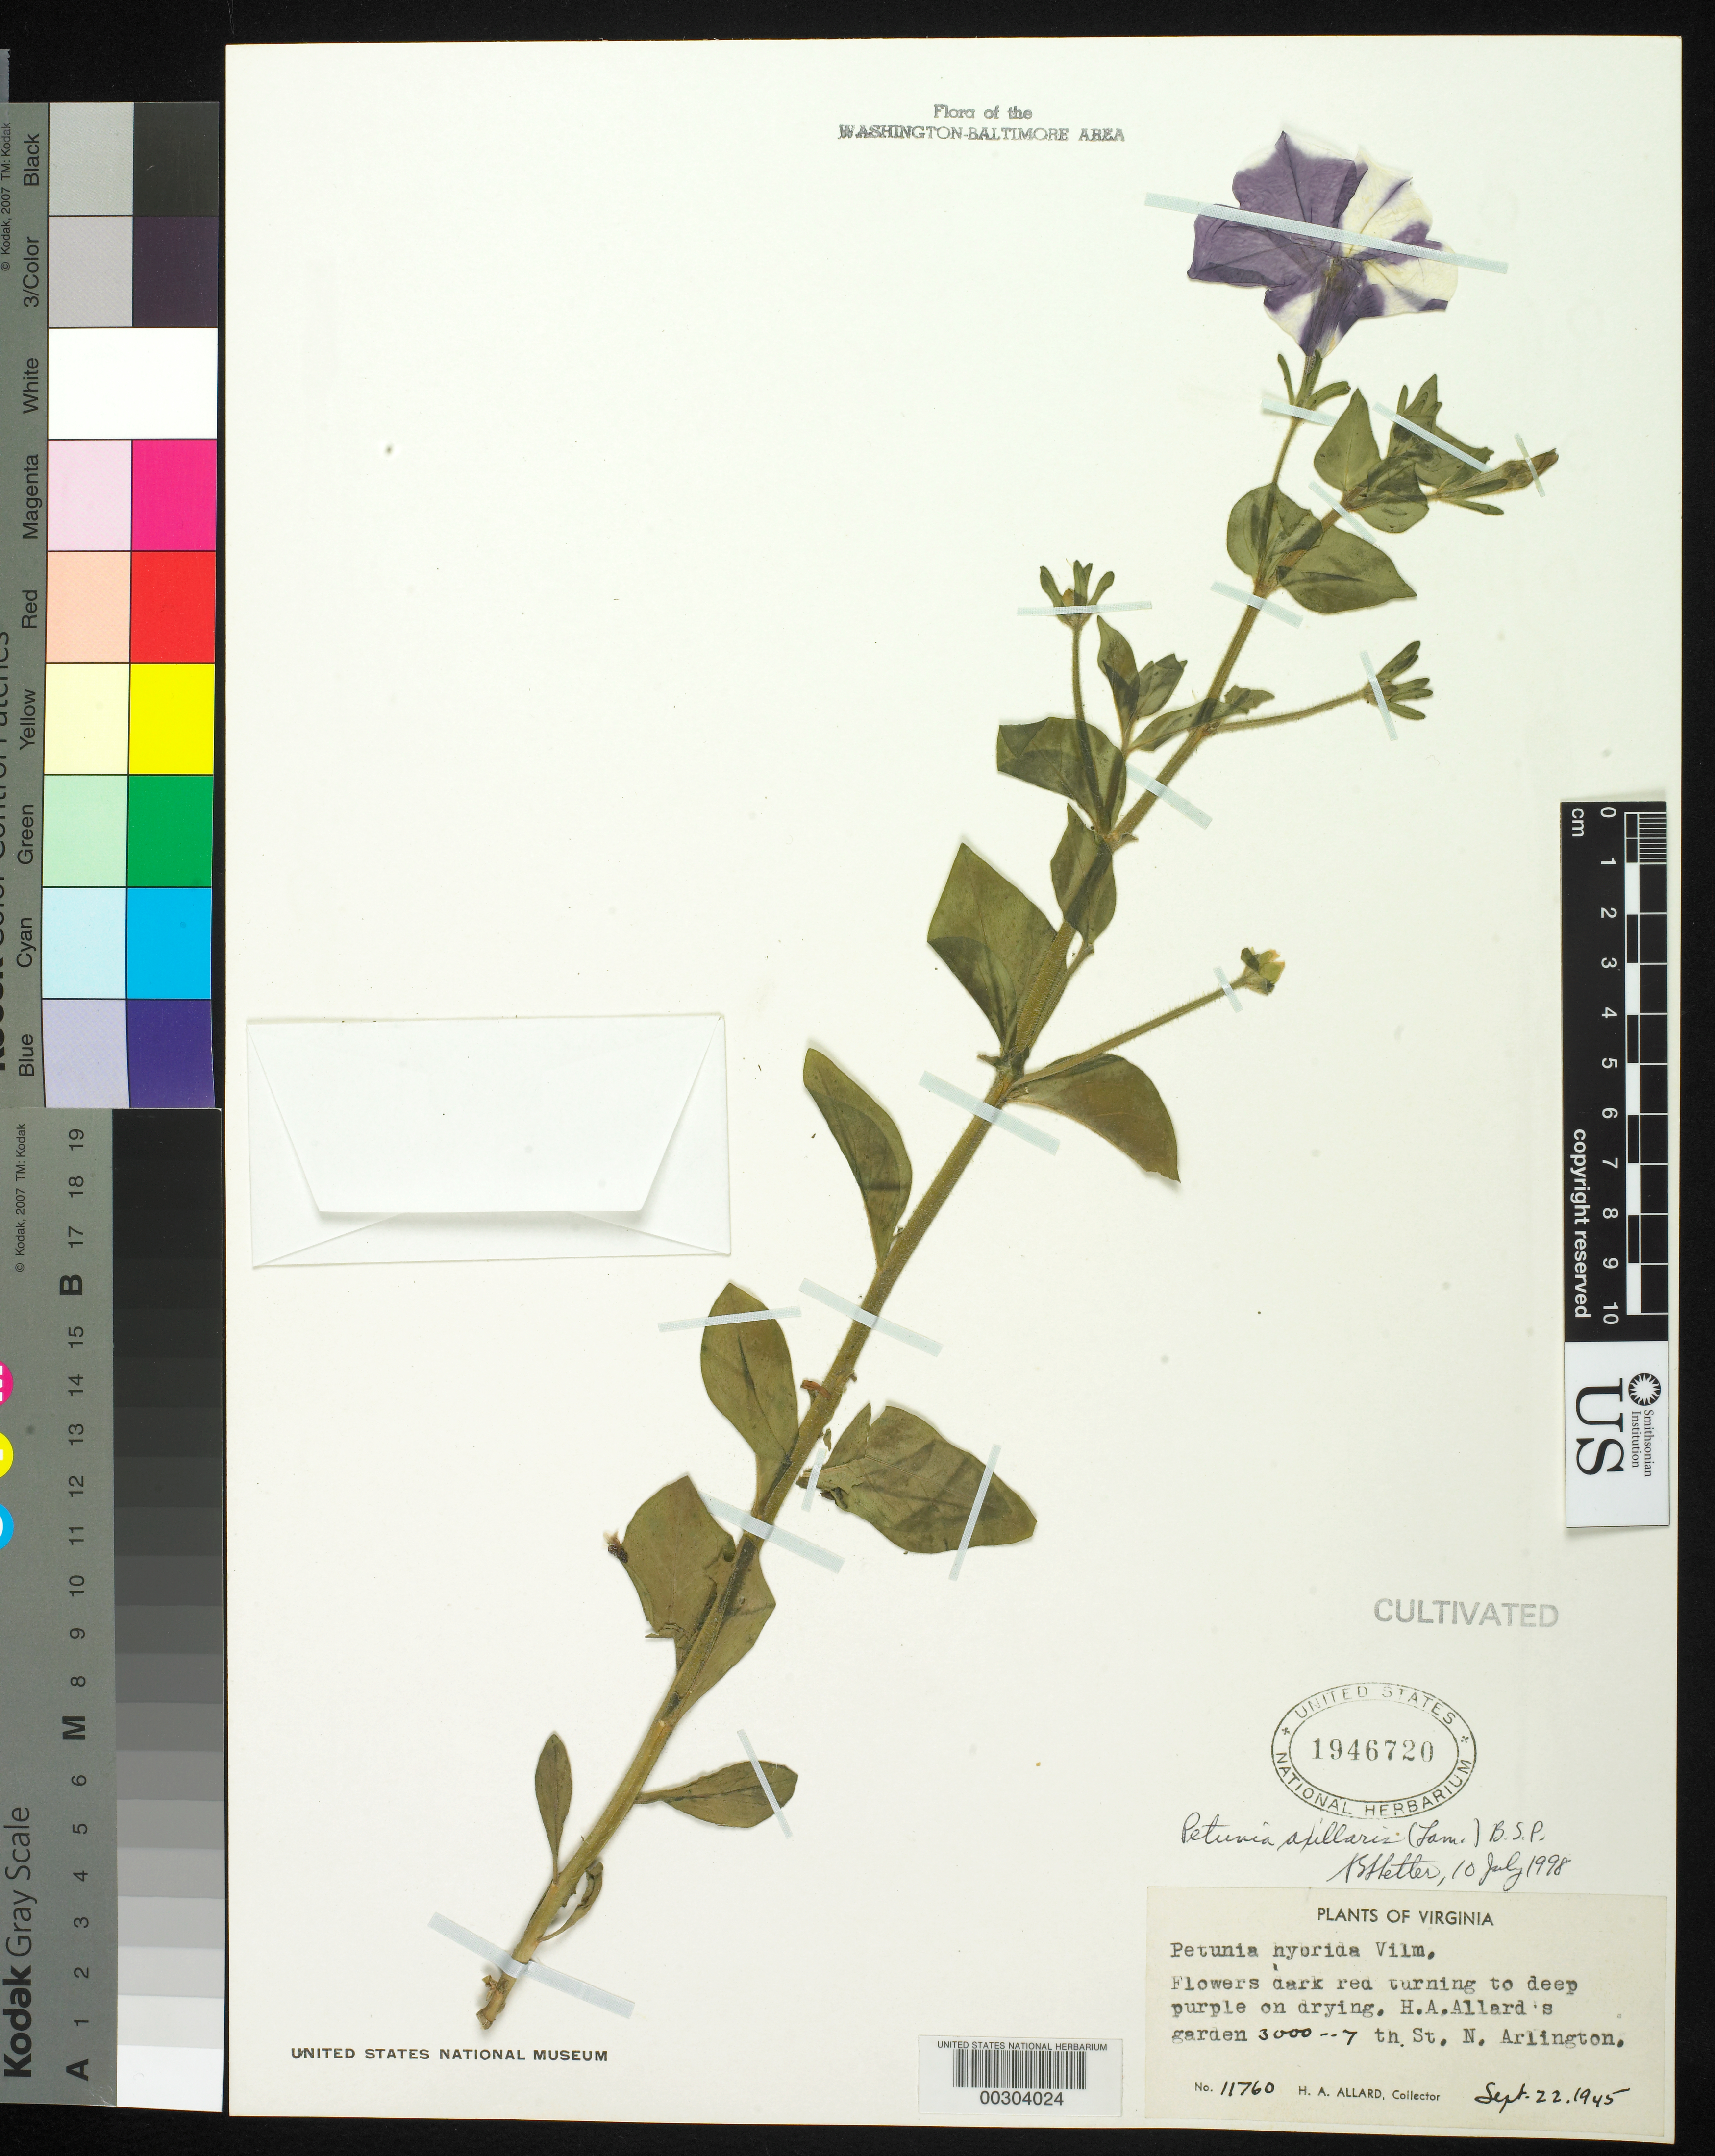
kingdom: Plantae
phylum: Tracheophyta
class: Magnoliopsida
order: Solanales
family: Solanaceae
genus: Petunia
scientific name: Petunia atkinsiana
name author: (Hook.) D. Don ex W.H. Baxter in Loudon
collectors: H. A. Allard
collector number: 11760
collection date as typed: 22 Sep 1945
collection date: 1945-09-22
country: United States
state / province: Virginia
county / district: Arlington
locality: Arlington, 3000 7th St N, H.A. Allard's Garden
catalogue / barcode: US 1946720